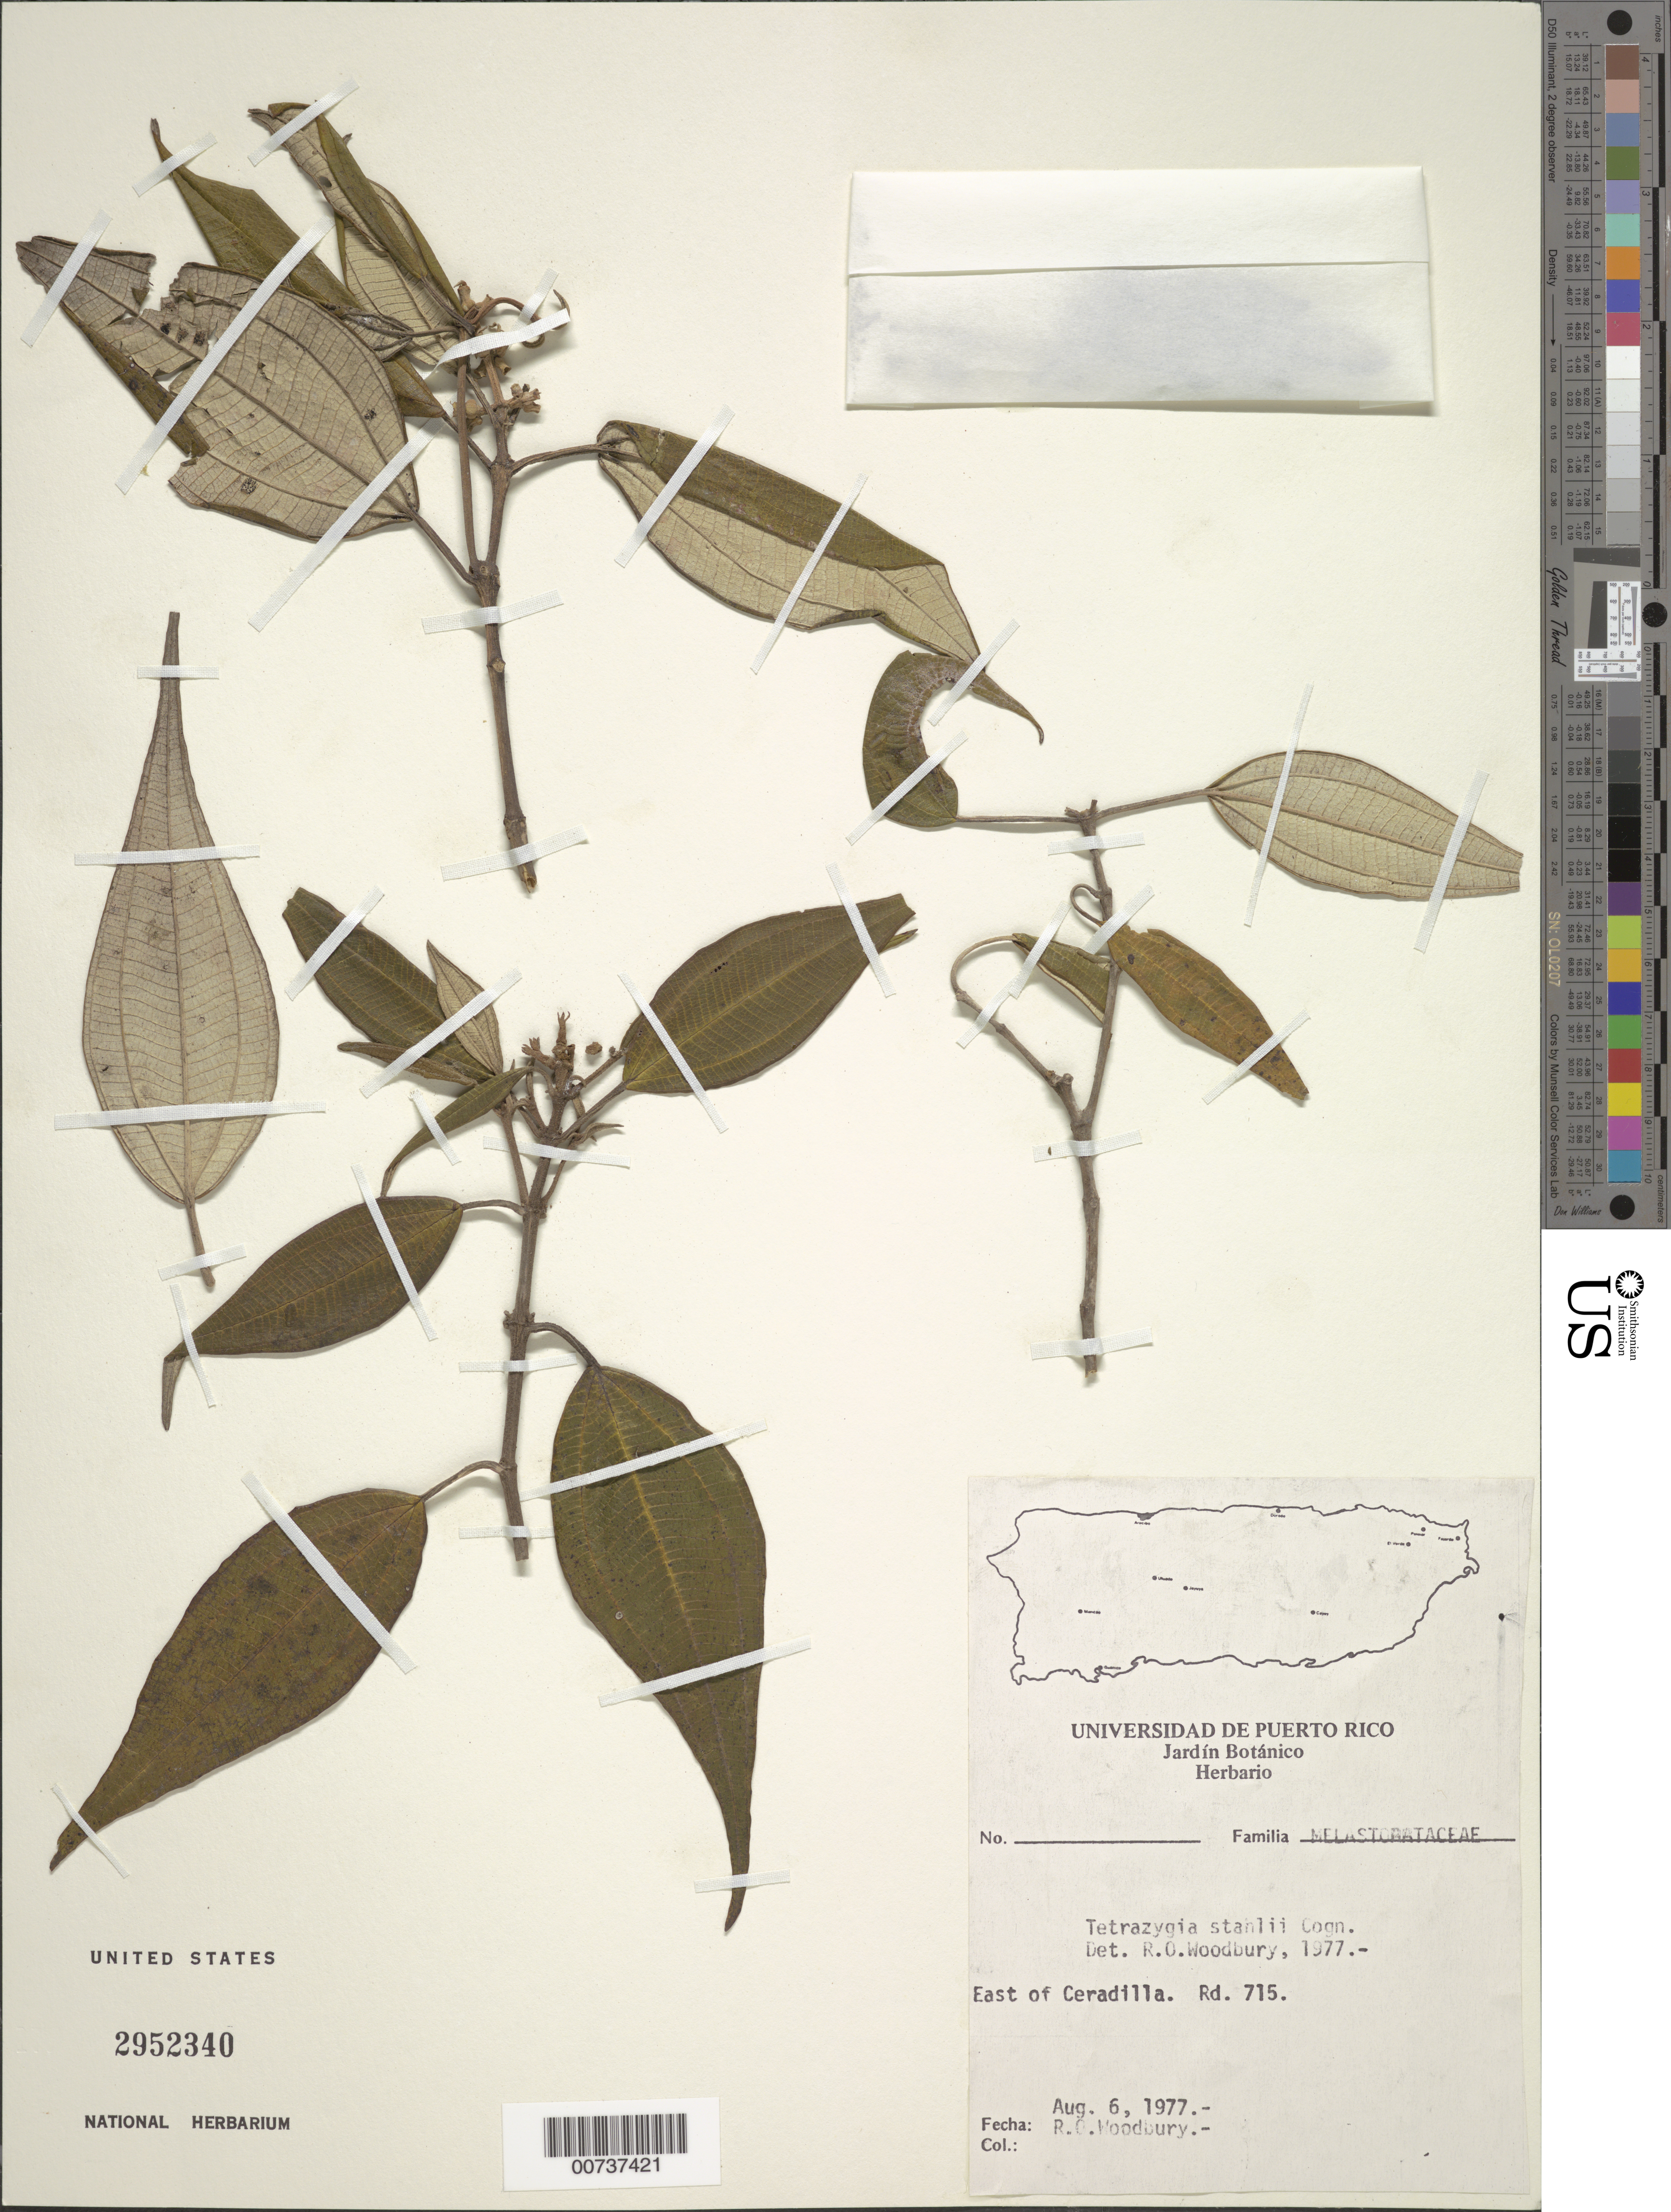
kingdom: Plantae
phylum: Tracheophyta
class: Magnoliopsida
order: Myrtales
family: Melastomataceae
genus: Tetrazygia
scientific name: Tetrazygia urbanii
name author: Cogn.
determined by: Woodbury, R. O.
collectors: R. O. Woodbury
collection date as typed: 06 Aug 1977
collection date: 1977-08-06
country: Puerto Rico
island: Vieques I.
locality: East of Ceradilla. Rd. 715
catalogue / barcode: US 2952340